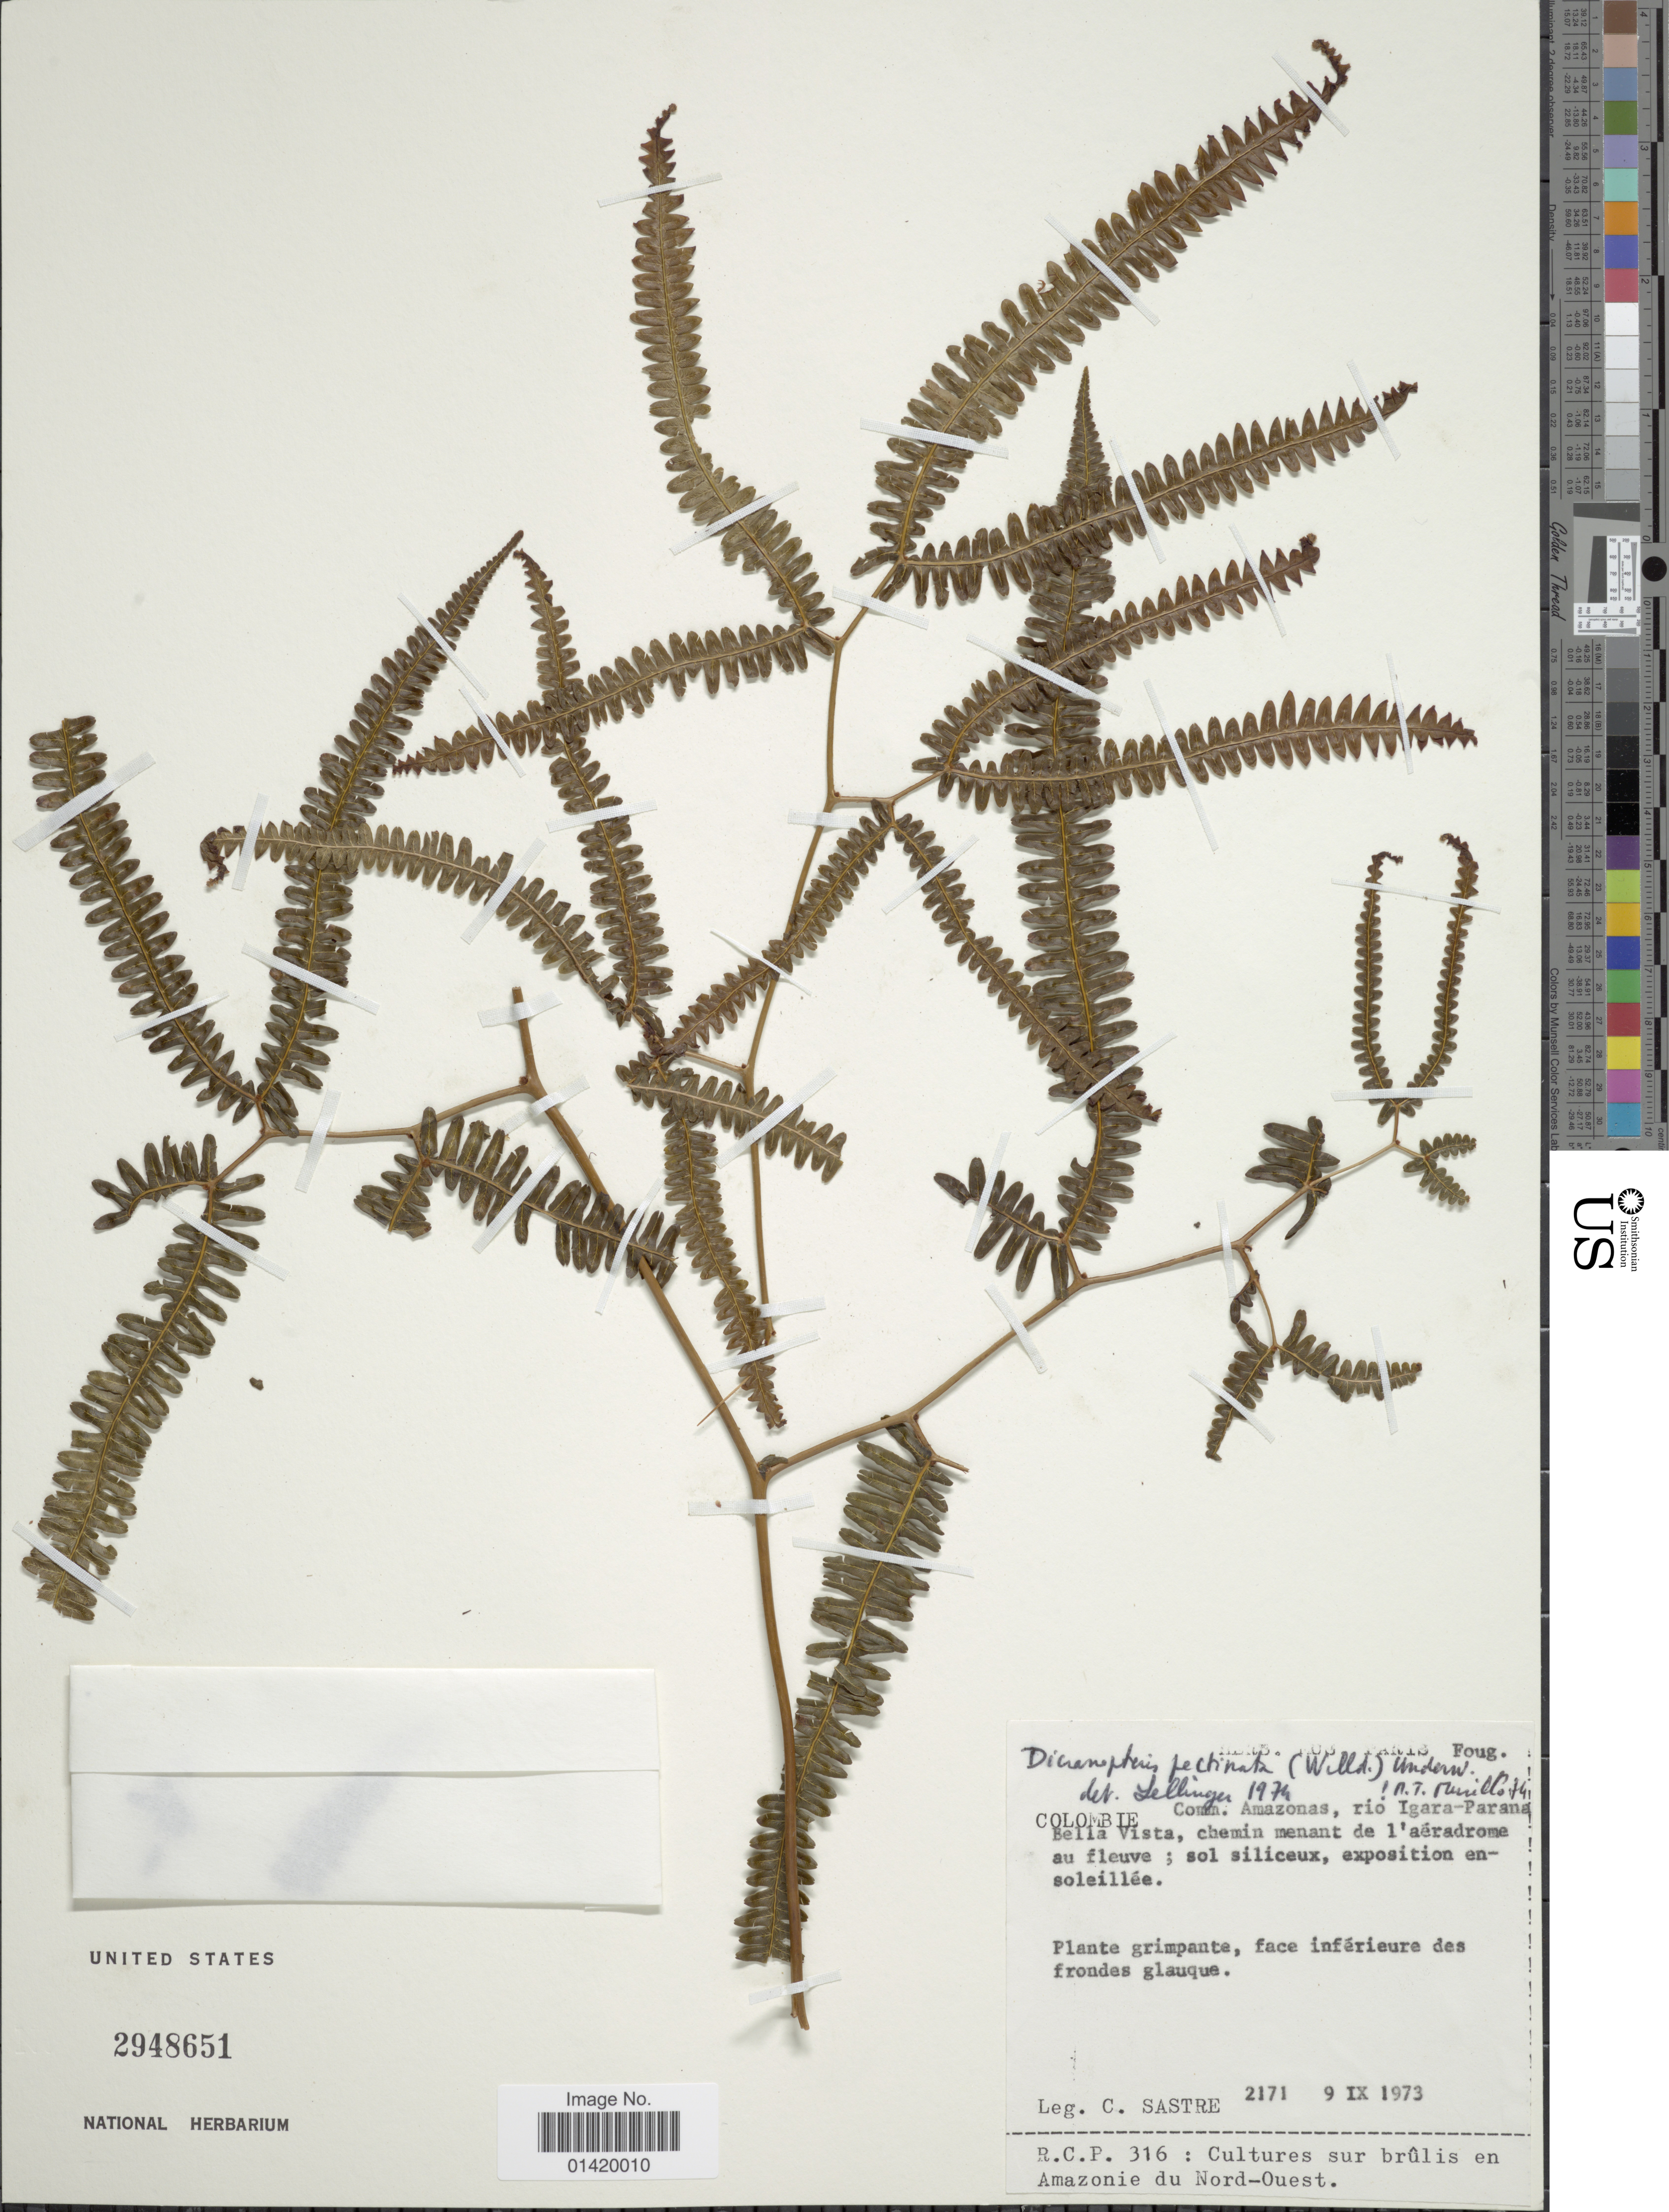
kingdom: Plantae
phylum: Tracheophyta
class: Polypodiopsida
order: Gleicheniales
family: Gleicheniaceae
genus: Gleichenella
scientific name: Gleichenella pectinata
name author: (Willd.) Ching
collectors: C. Sastre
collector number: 2171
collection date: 1973-09-09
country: Colombia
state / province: Amazônas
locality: Comm. Amazonas, rio Igara-Parana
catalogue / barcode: US 2948651